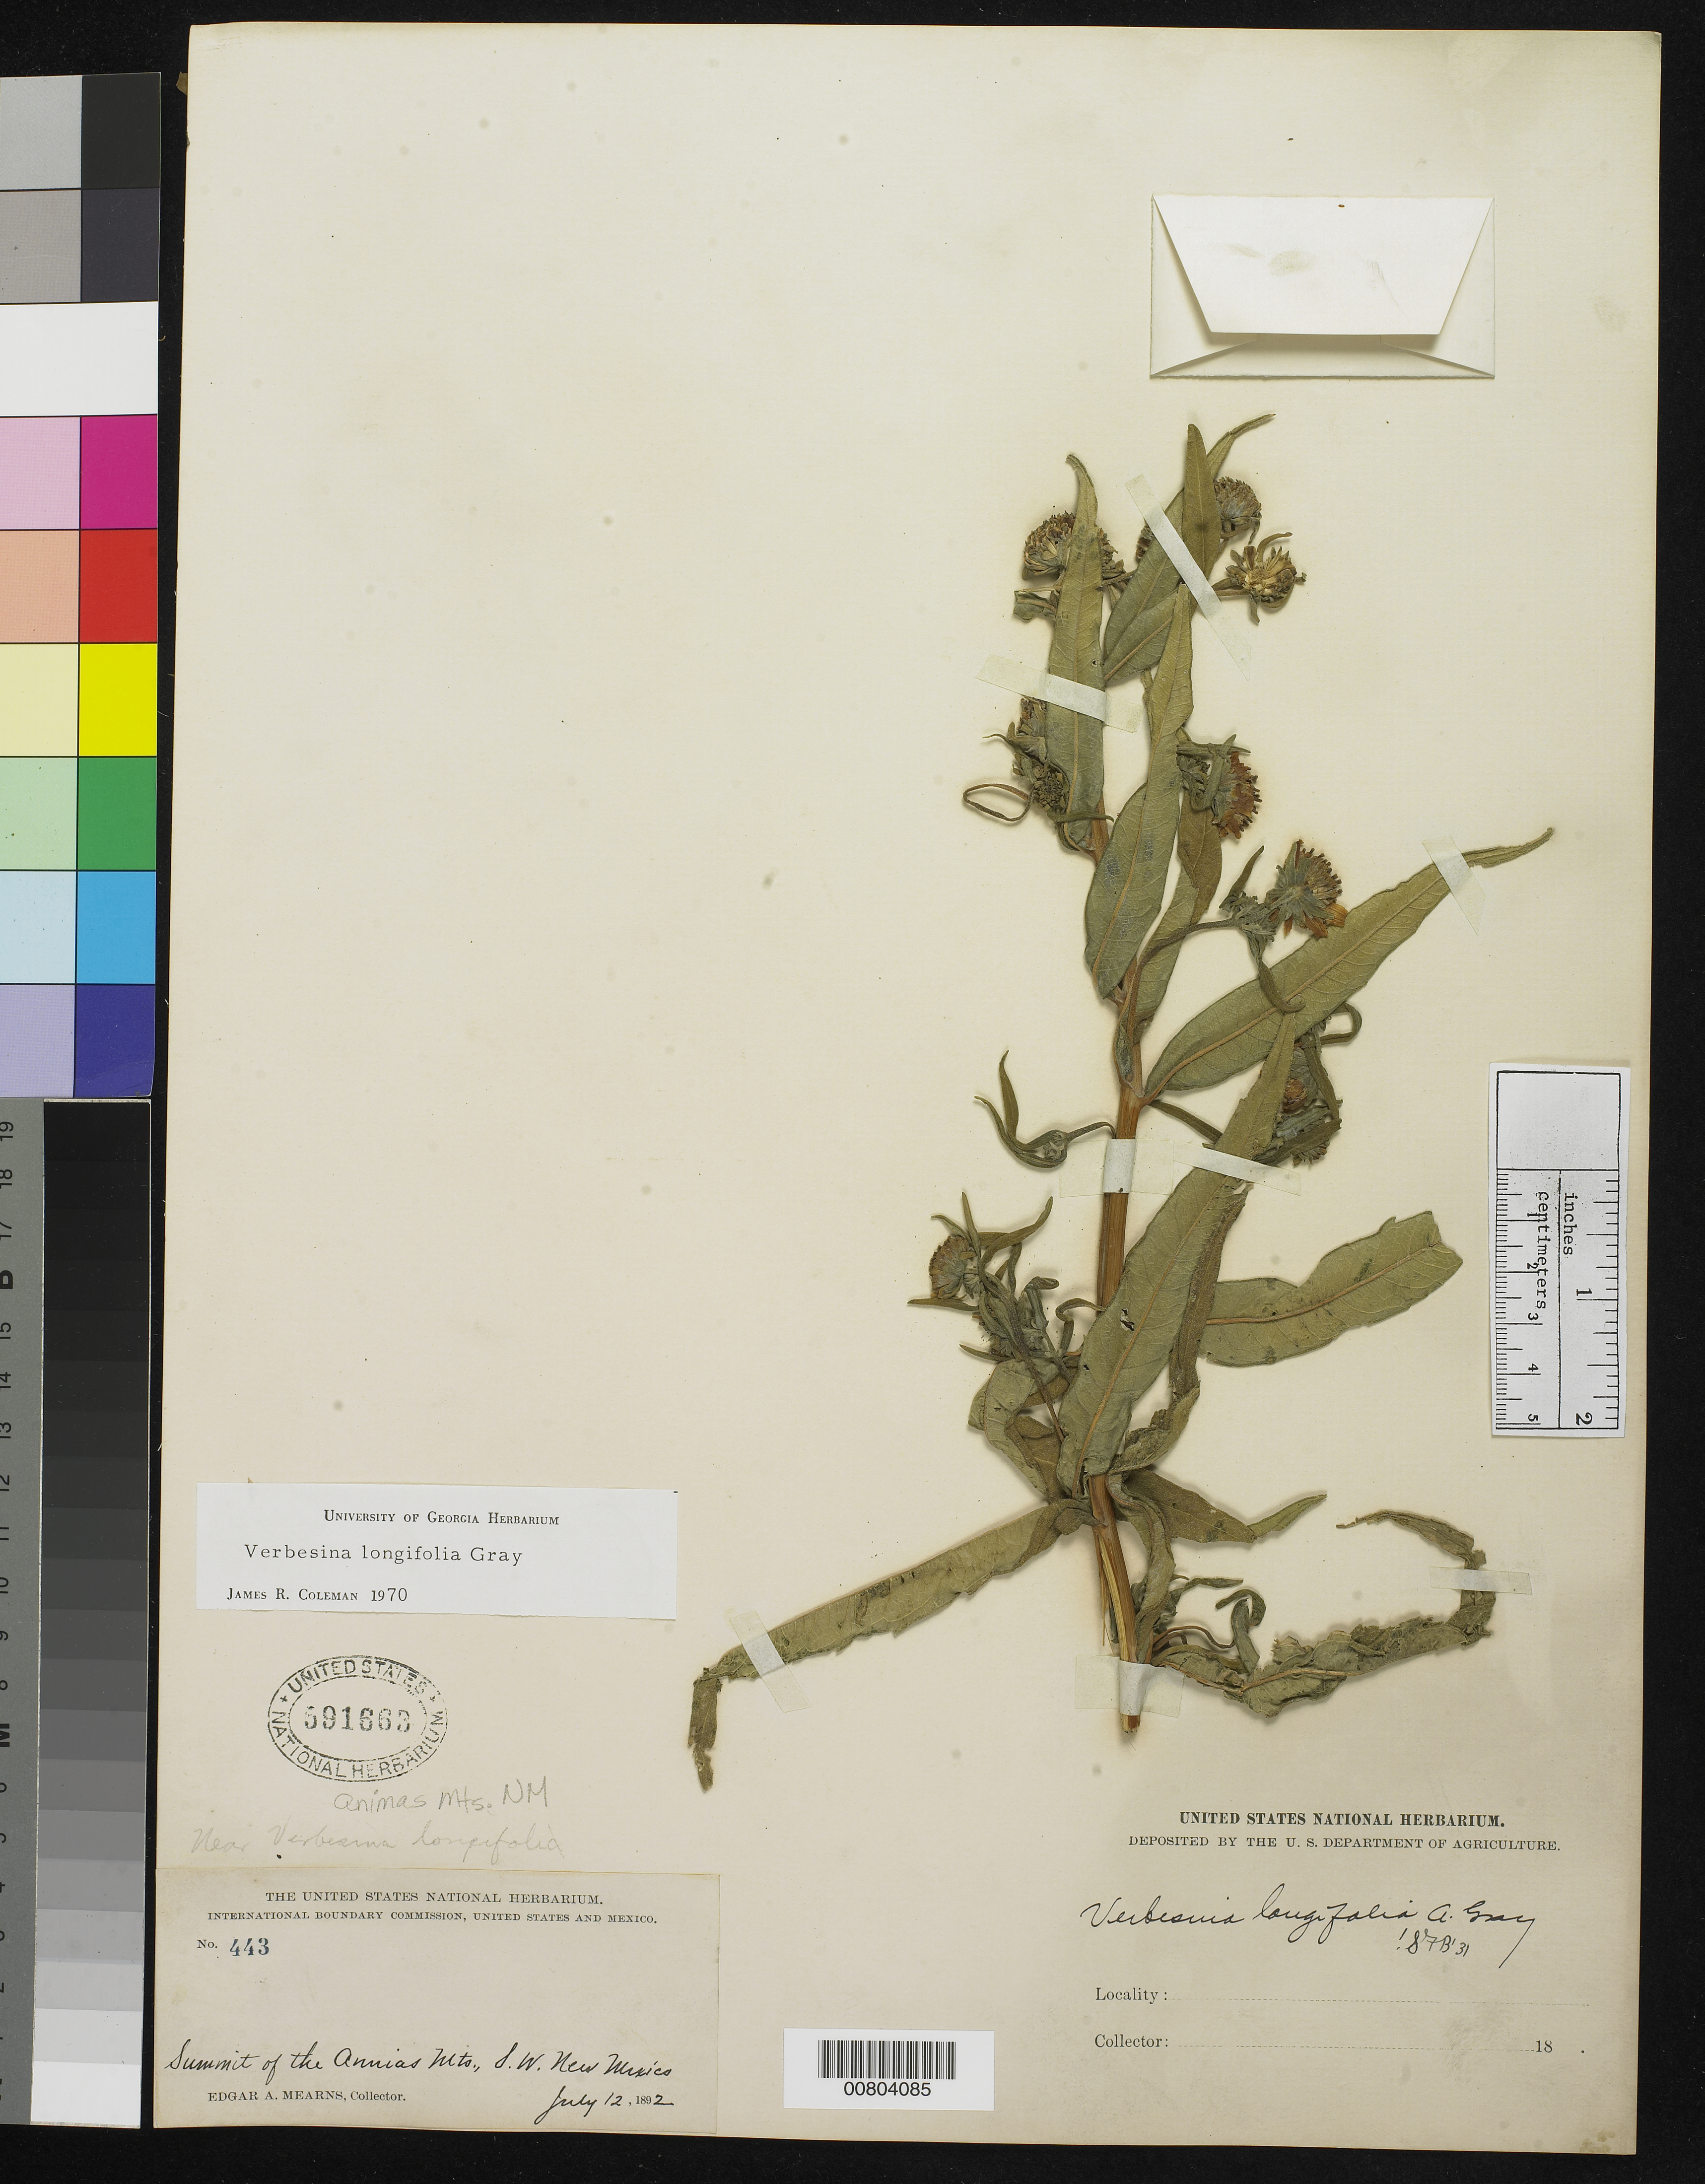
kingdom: Plantae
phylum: Tracheophyta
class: Magnoliopsida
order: Asterales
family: Asteraceae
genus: Verbesina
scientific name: Verbesina longifolia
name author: A. Gray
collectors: E. A. Mearns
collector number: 443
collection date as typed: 12 Jul 1892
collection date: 1892-07-12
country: United States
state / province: New Mexico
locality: Summit of the Animas Mts., SW New Mexico.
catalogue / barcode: US 591663